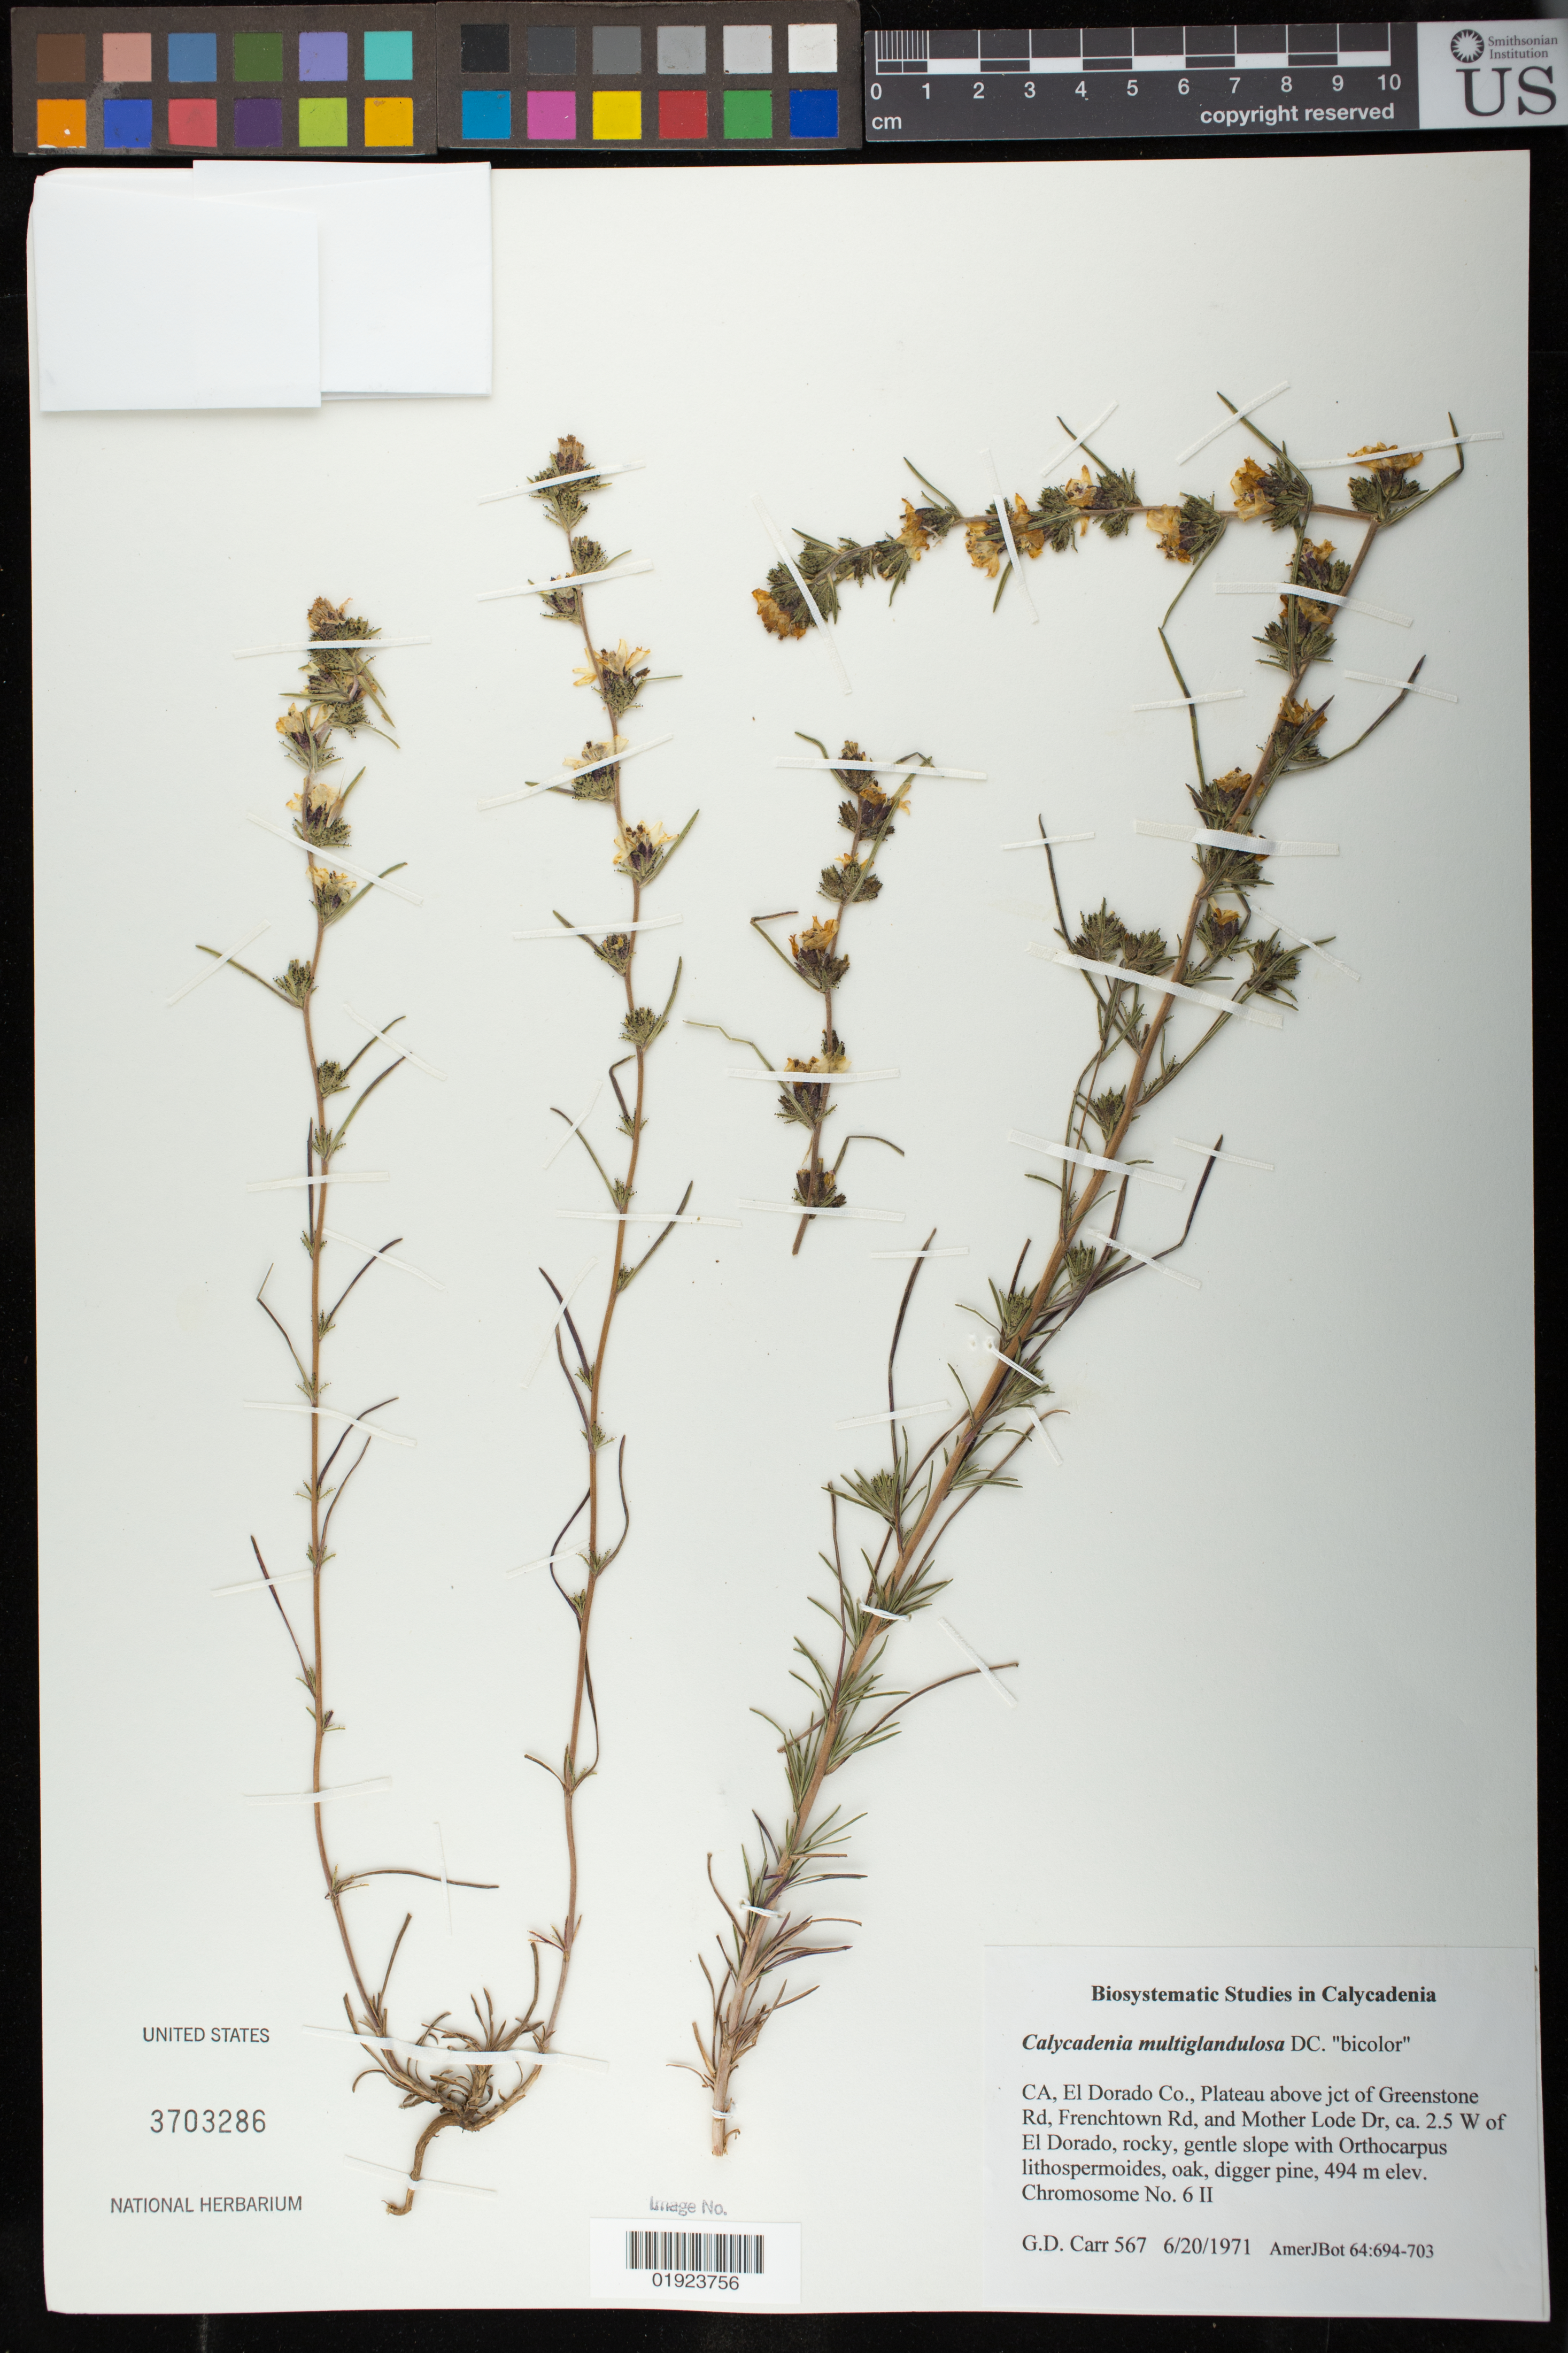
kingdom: Plantae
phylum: Tracheophyta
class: Magnoliopsida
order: Asterales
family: Asteraceae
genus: Calycadenia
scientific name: Calycadenia multiglandulosa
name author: DC.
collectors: G. Carr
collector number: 567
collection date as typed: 6/20/1971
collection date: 1971-06-20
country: United States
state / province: California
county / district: El Dorado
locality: Plateau above jct of Greenstone Rd, Frenchtown Rd, and Mother Lode Dr, ca. 2.5 W of El Dorado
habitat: rocky, gently slope with Orthocarpus lithospermoides, oak, digger pine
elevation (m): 494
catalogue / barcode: US 3703286